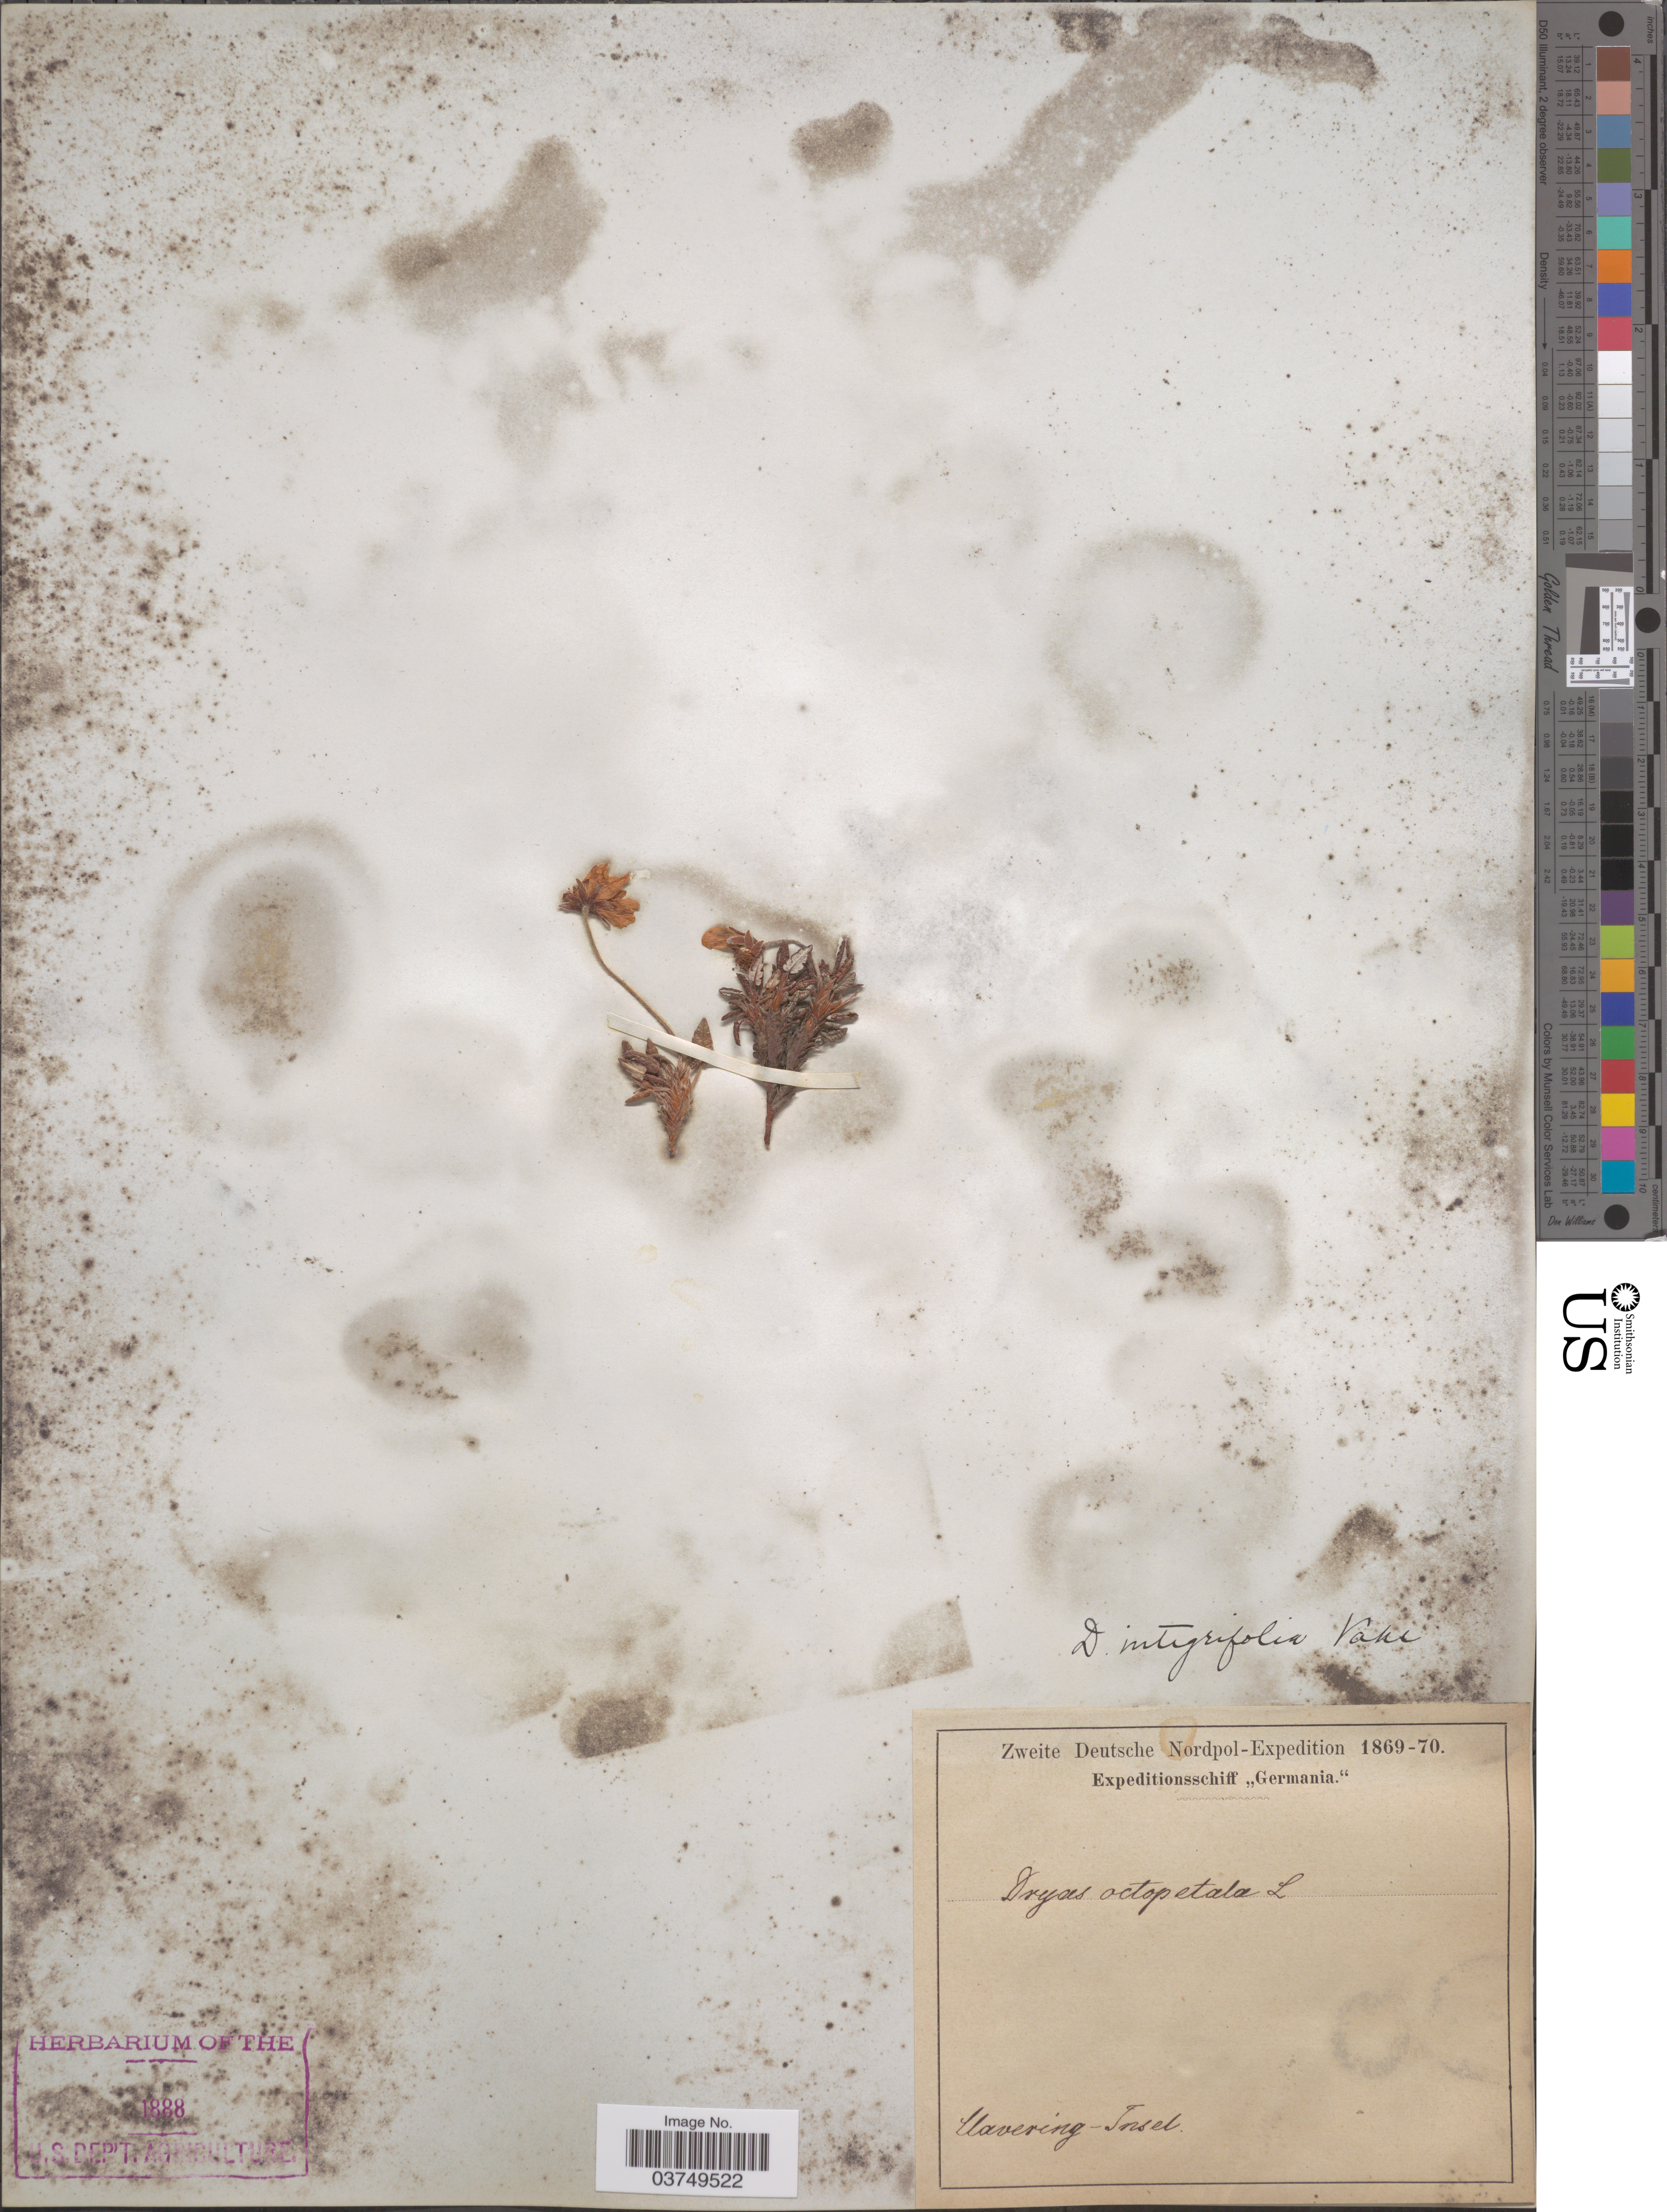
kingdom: Plantae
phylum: Tracheophyta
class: Magnoliopsida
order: Rosales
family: Rosaceae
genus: Dryas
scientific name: Dryas integrifolia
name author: Vahl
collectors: Zweite Deutsche Nordpol-Expedition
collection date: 1869/1870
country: Germany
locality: Wavering-Insel.